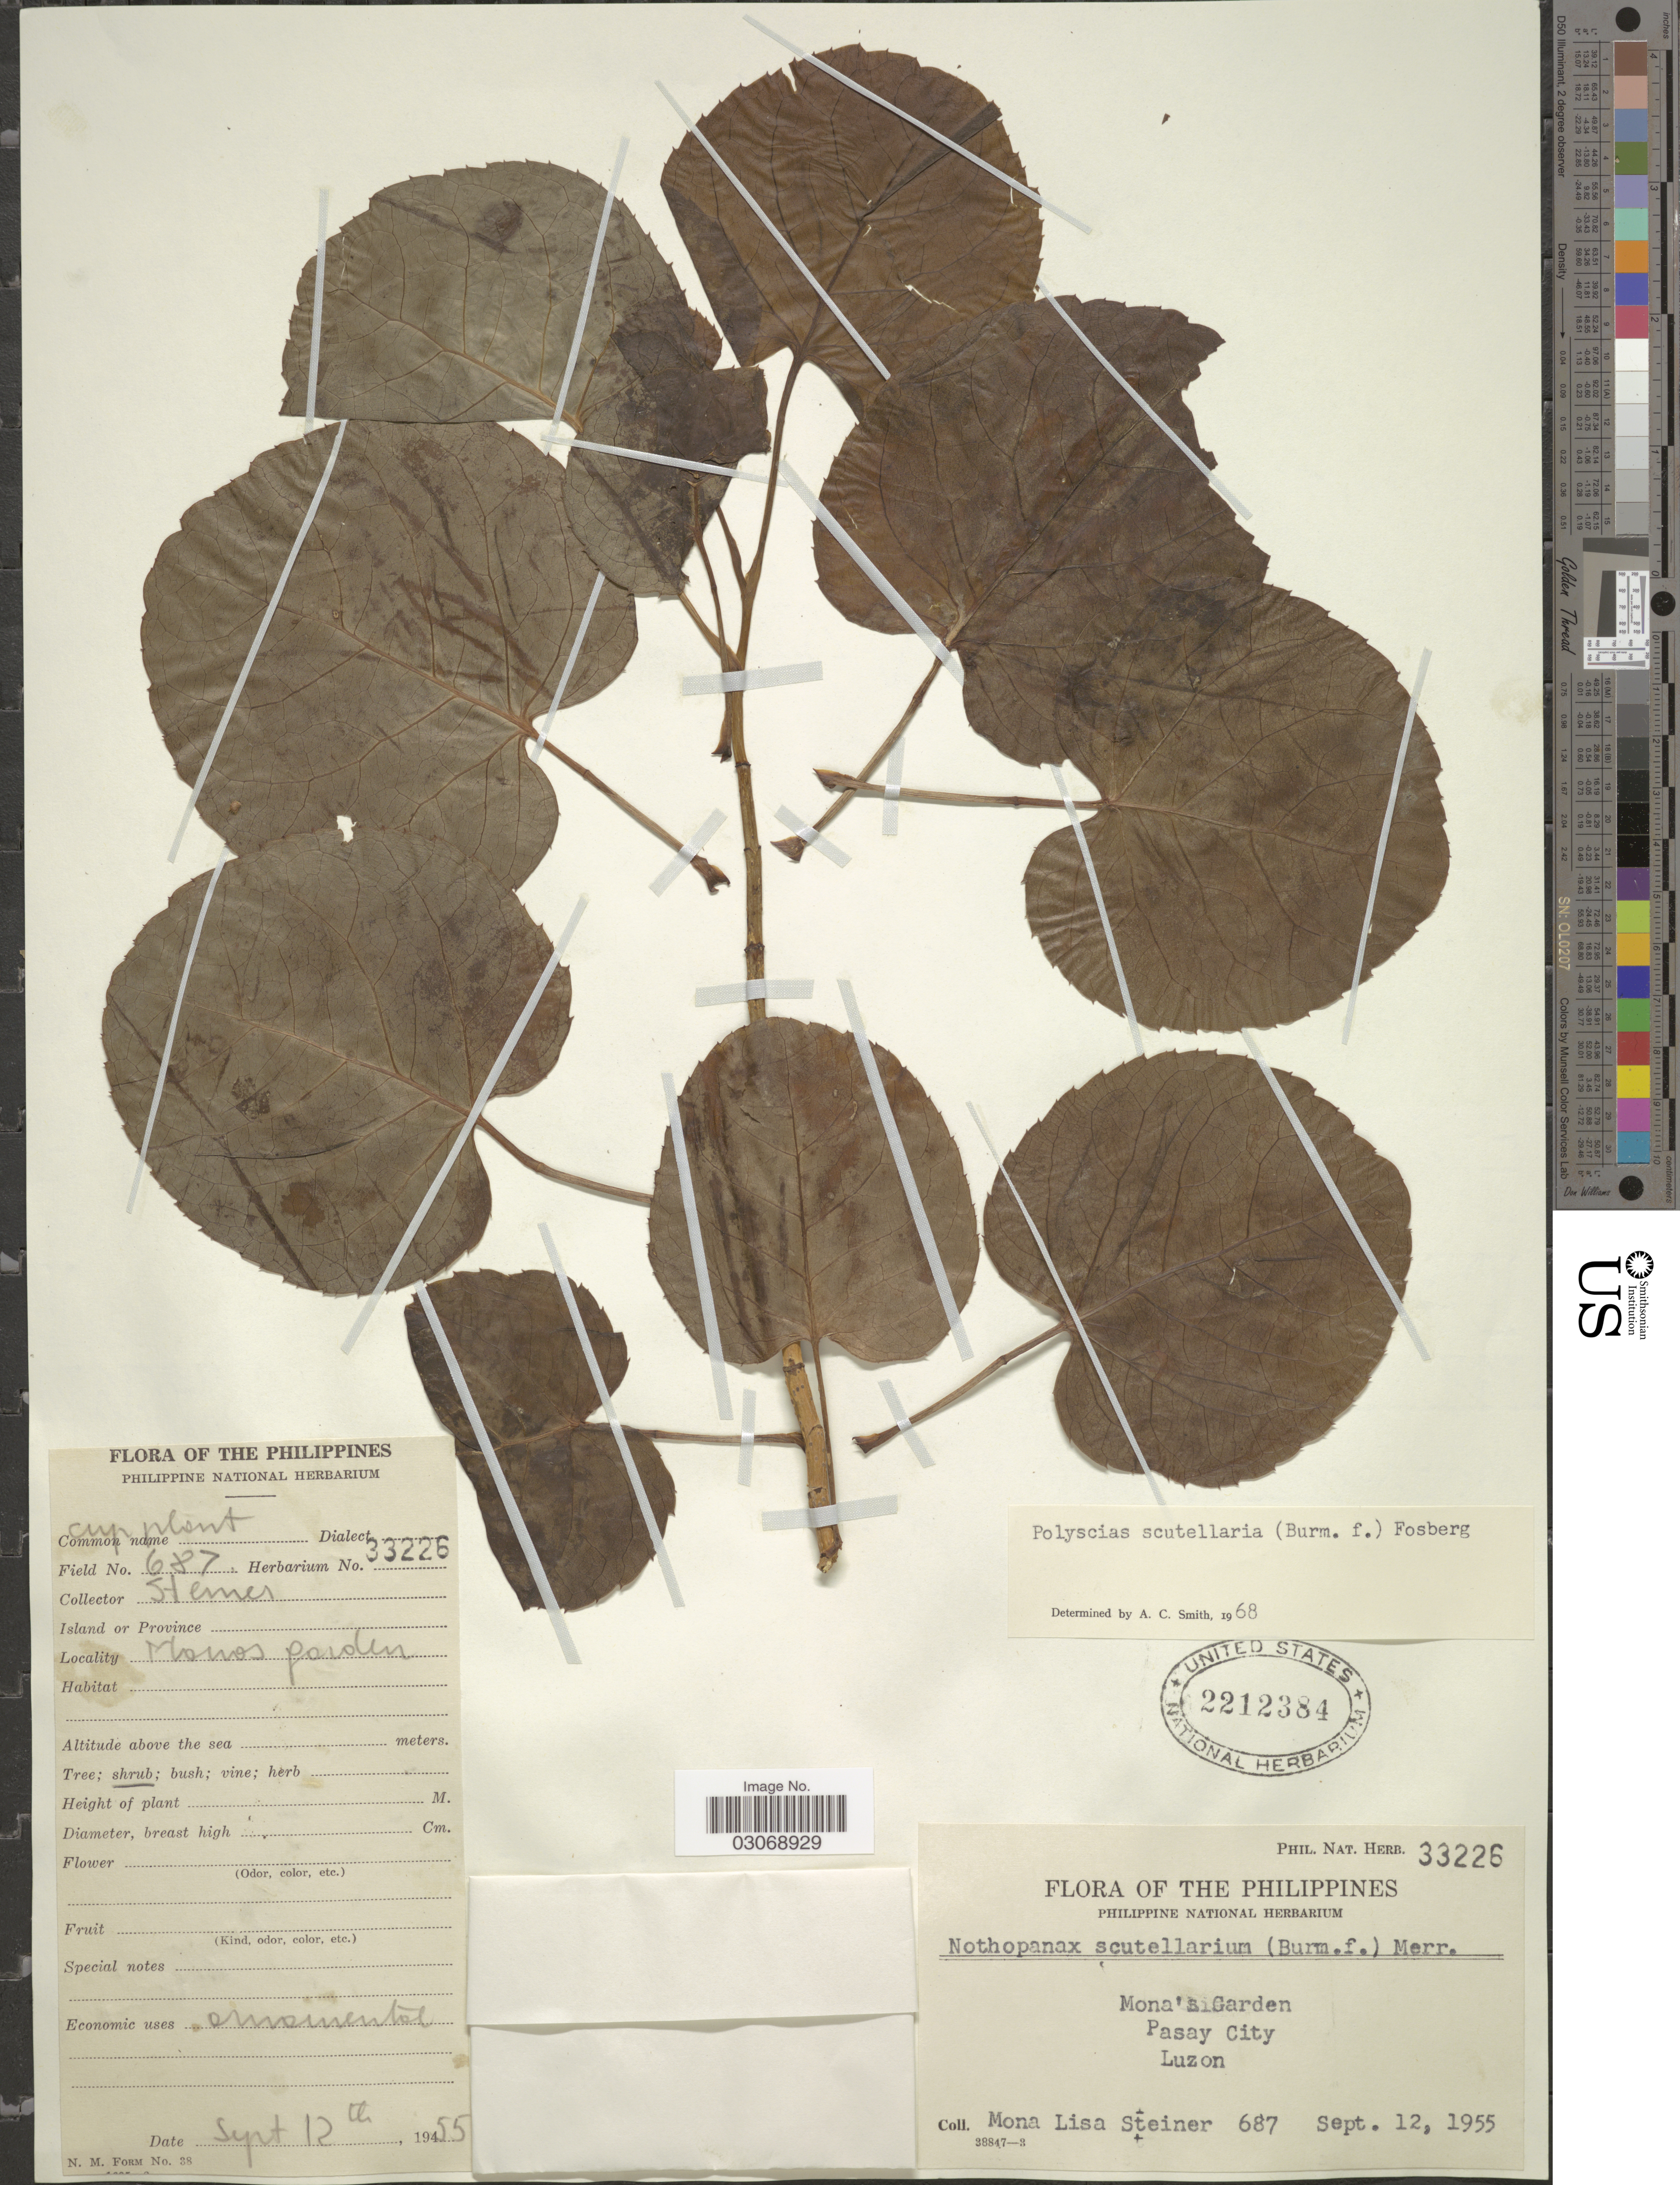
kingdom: Plantae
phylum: Tracheophyta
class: Magnoliopsida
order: Apiales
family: Araliaceae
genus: Polyscias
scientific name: Polyscias scutellaria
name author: (Burm. f.) Fosberg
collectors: M. Steiner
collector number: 687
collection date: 1955-09-12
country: Philippines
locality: Mona's Garden. Pasay City. Luzon.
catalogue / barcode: US 2212384